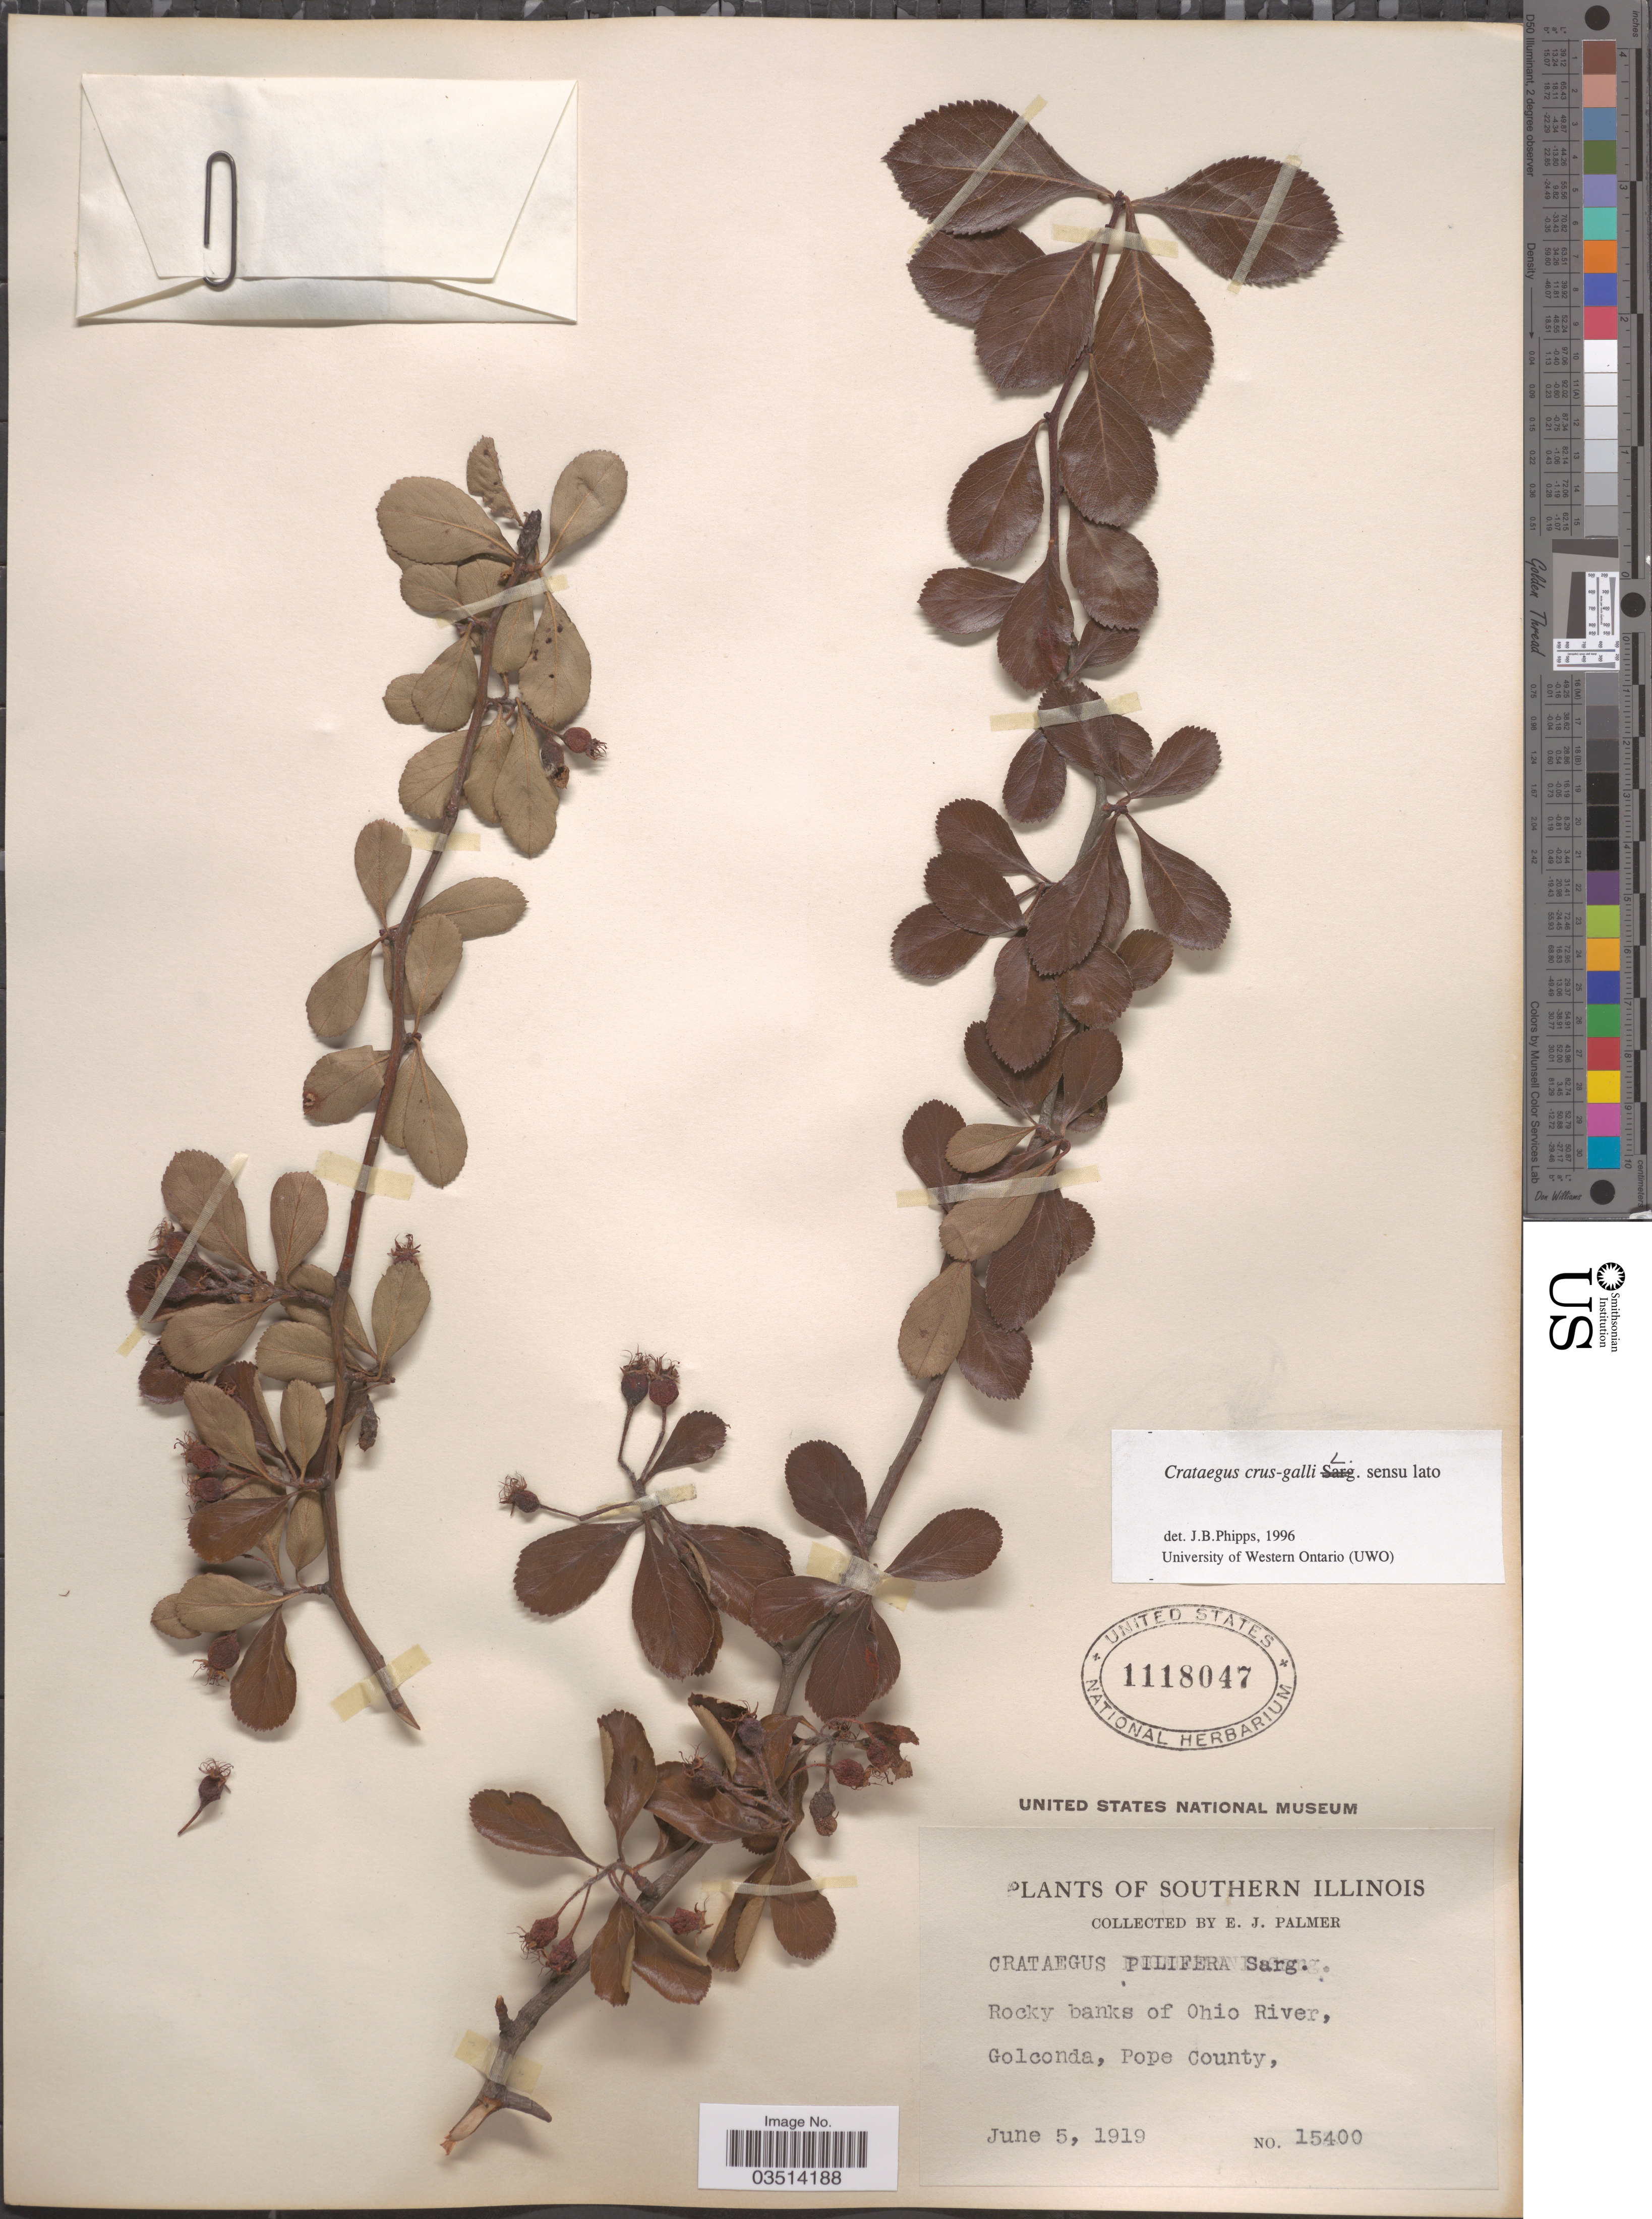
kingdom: Plantae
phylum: Tracheophyta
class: Magnoliopsida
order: Rosales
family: Rosaceae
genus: Crataegus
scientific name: Crataegus crus-galli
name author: L.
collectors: E. J. Palmer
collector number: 15400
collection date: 1919-06-05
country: United States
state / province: Illinois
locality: Southern Illinois. Rocky banks of Ohio River, Golconda, Pope County.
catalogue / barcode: US 1118047